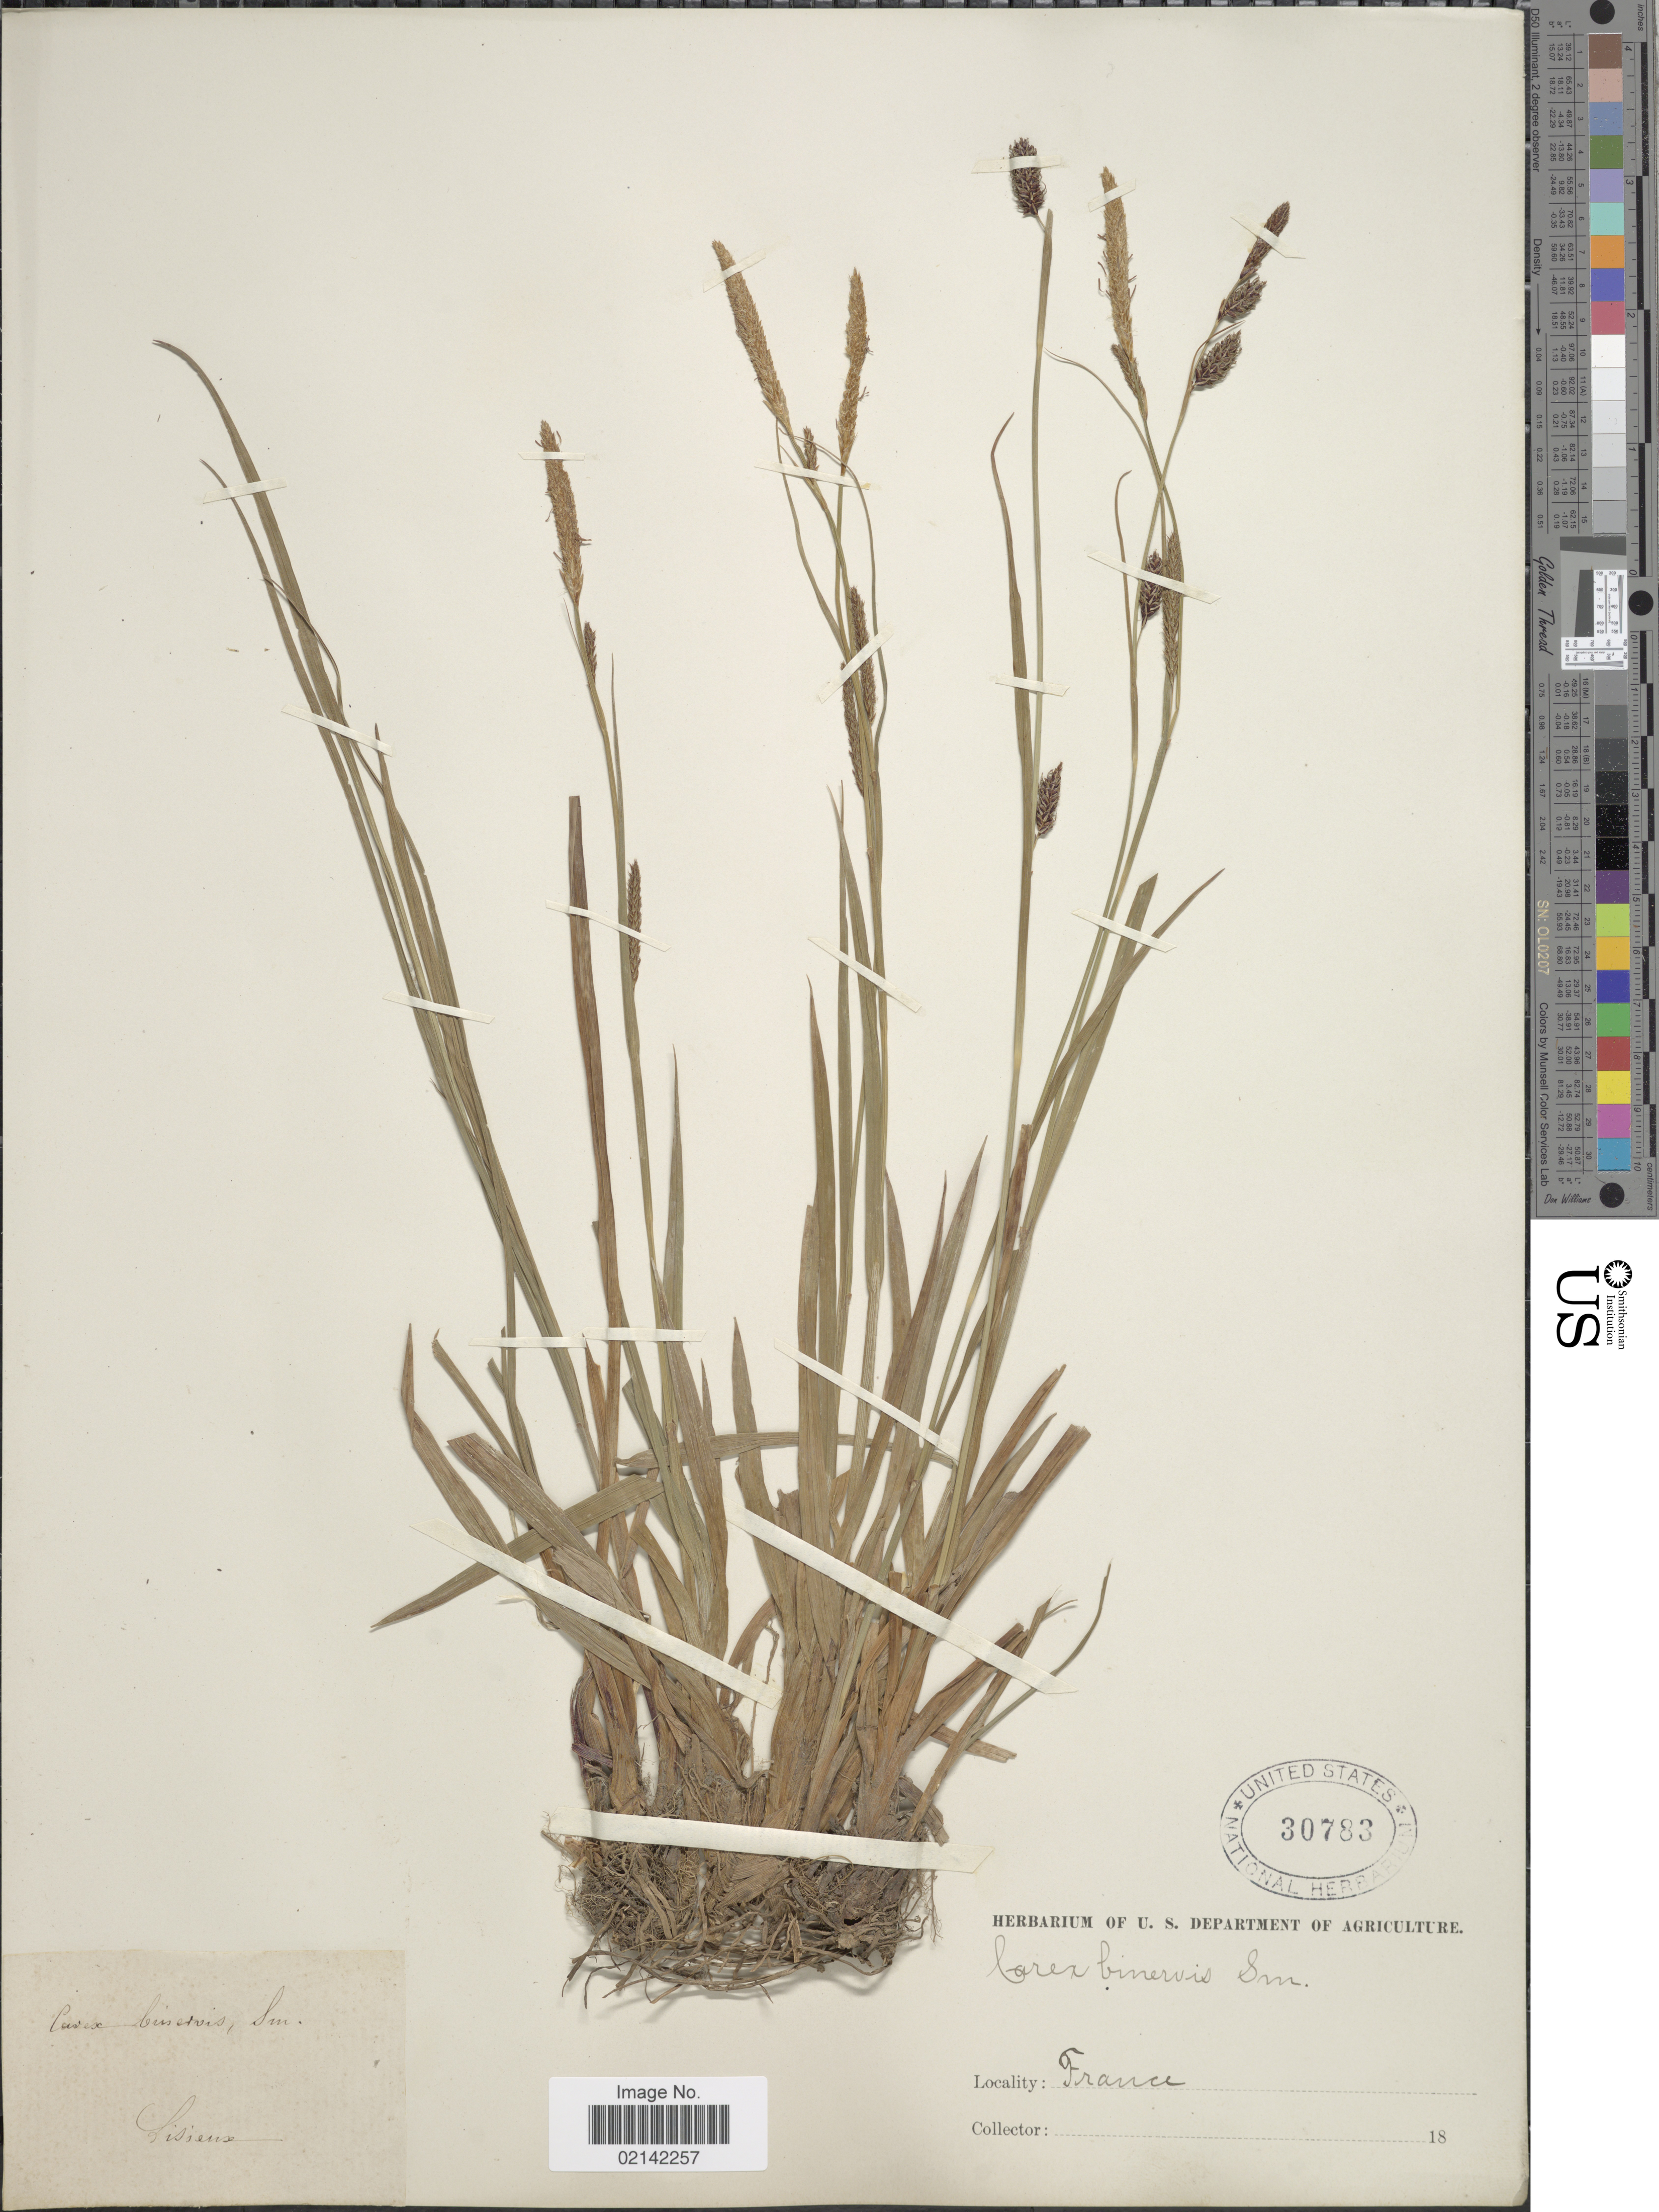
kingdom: Plantae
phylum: Tracheophyta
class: Liliopsida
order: Poales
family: Cyperaceae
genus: Carex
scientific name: Carex binervis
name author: Sm.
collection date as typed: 18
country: France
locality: Liseux [unsure placement]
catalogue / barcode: US 30783